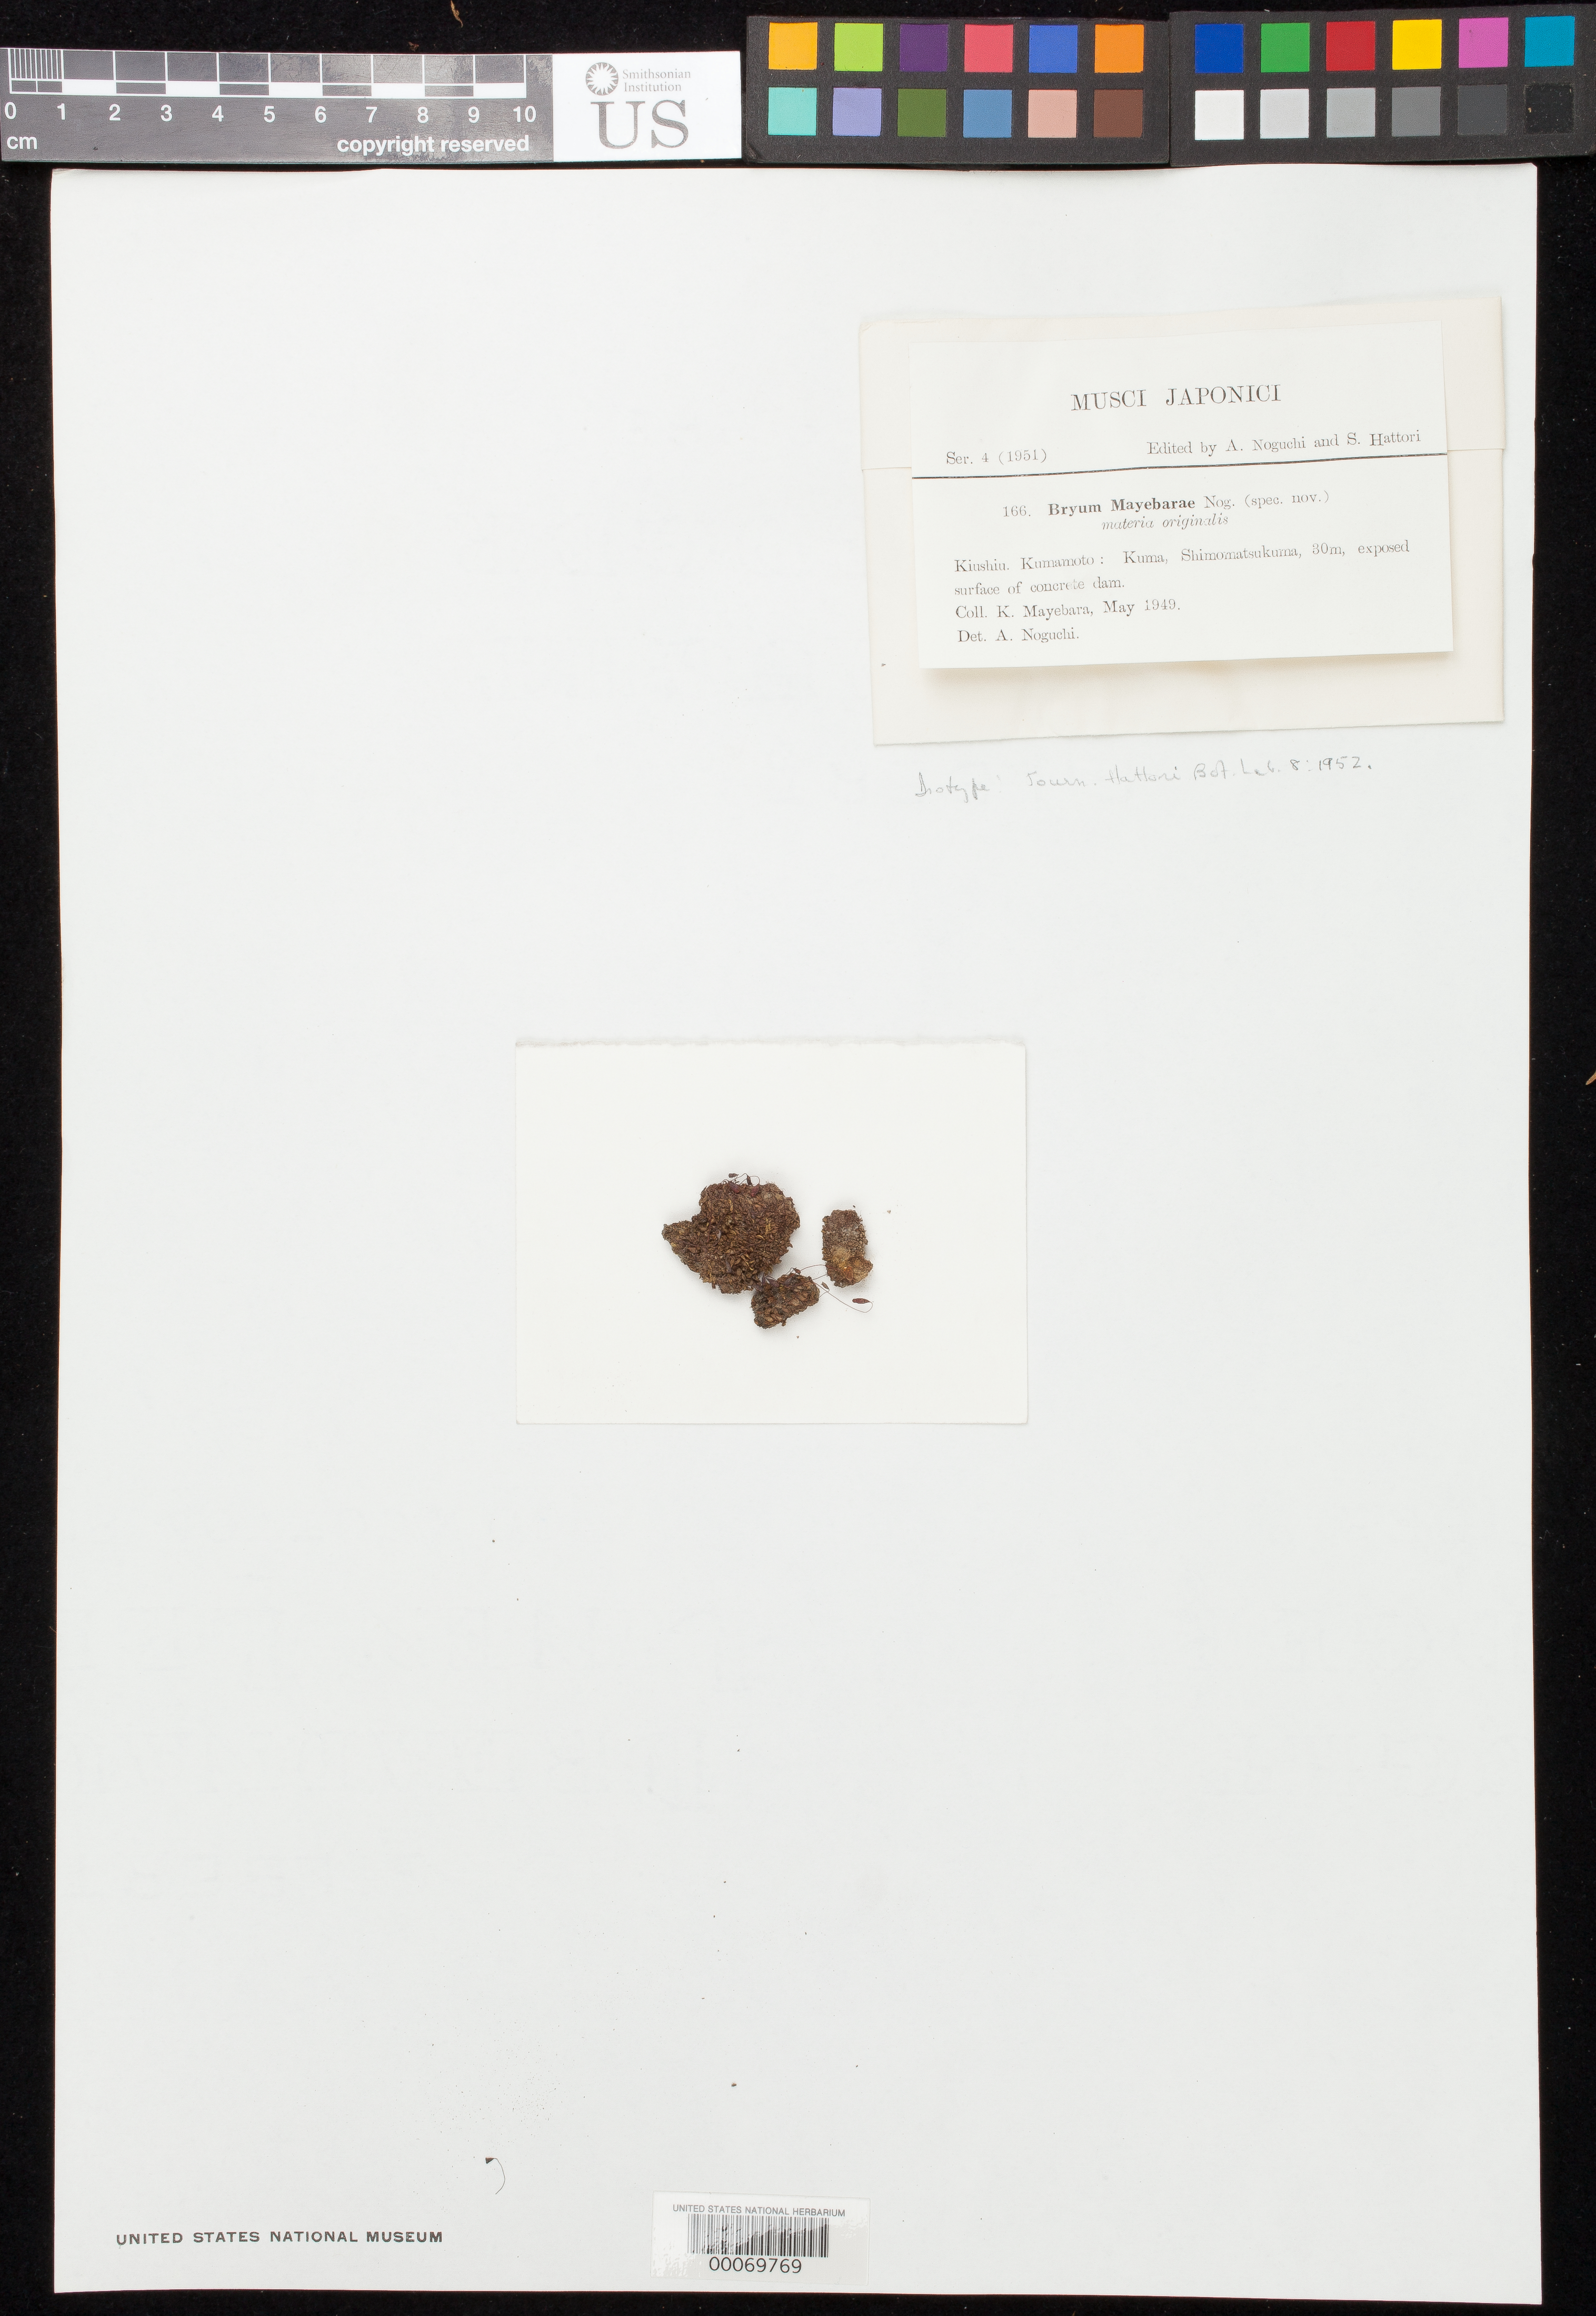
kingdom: Plantae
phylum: Bryophyta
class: Bryopsida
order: Bryales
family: Bryaceae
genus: Bryum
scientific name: Bryum mayebarae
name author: Nog.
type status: Isotype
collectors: K. Mayebara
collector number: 166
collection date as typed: May 1949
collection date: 1949-05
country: Japan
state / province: Kumamoto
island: Kyushu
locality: Kiushiu, Kumu, Shimomatsukuma.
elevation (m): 30